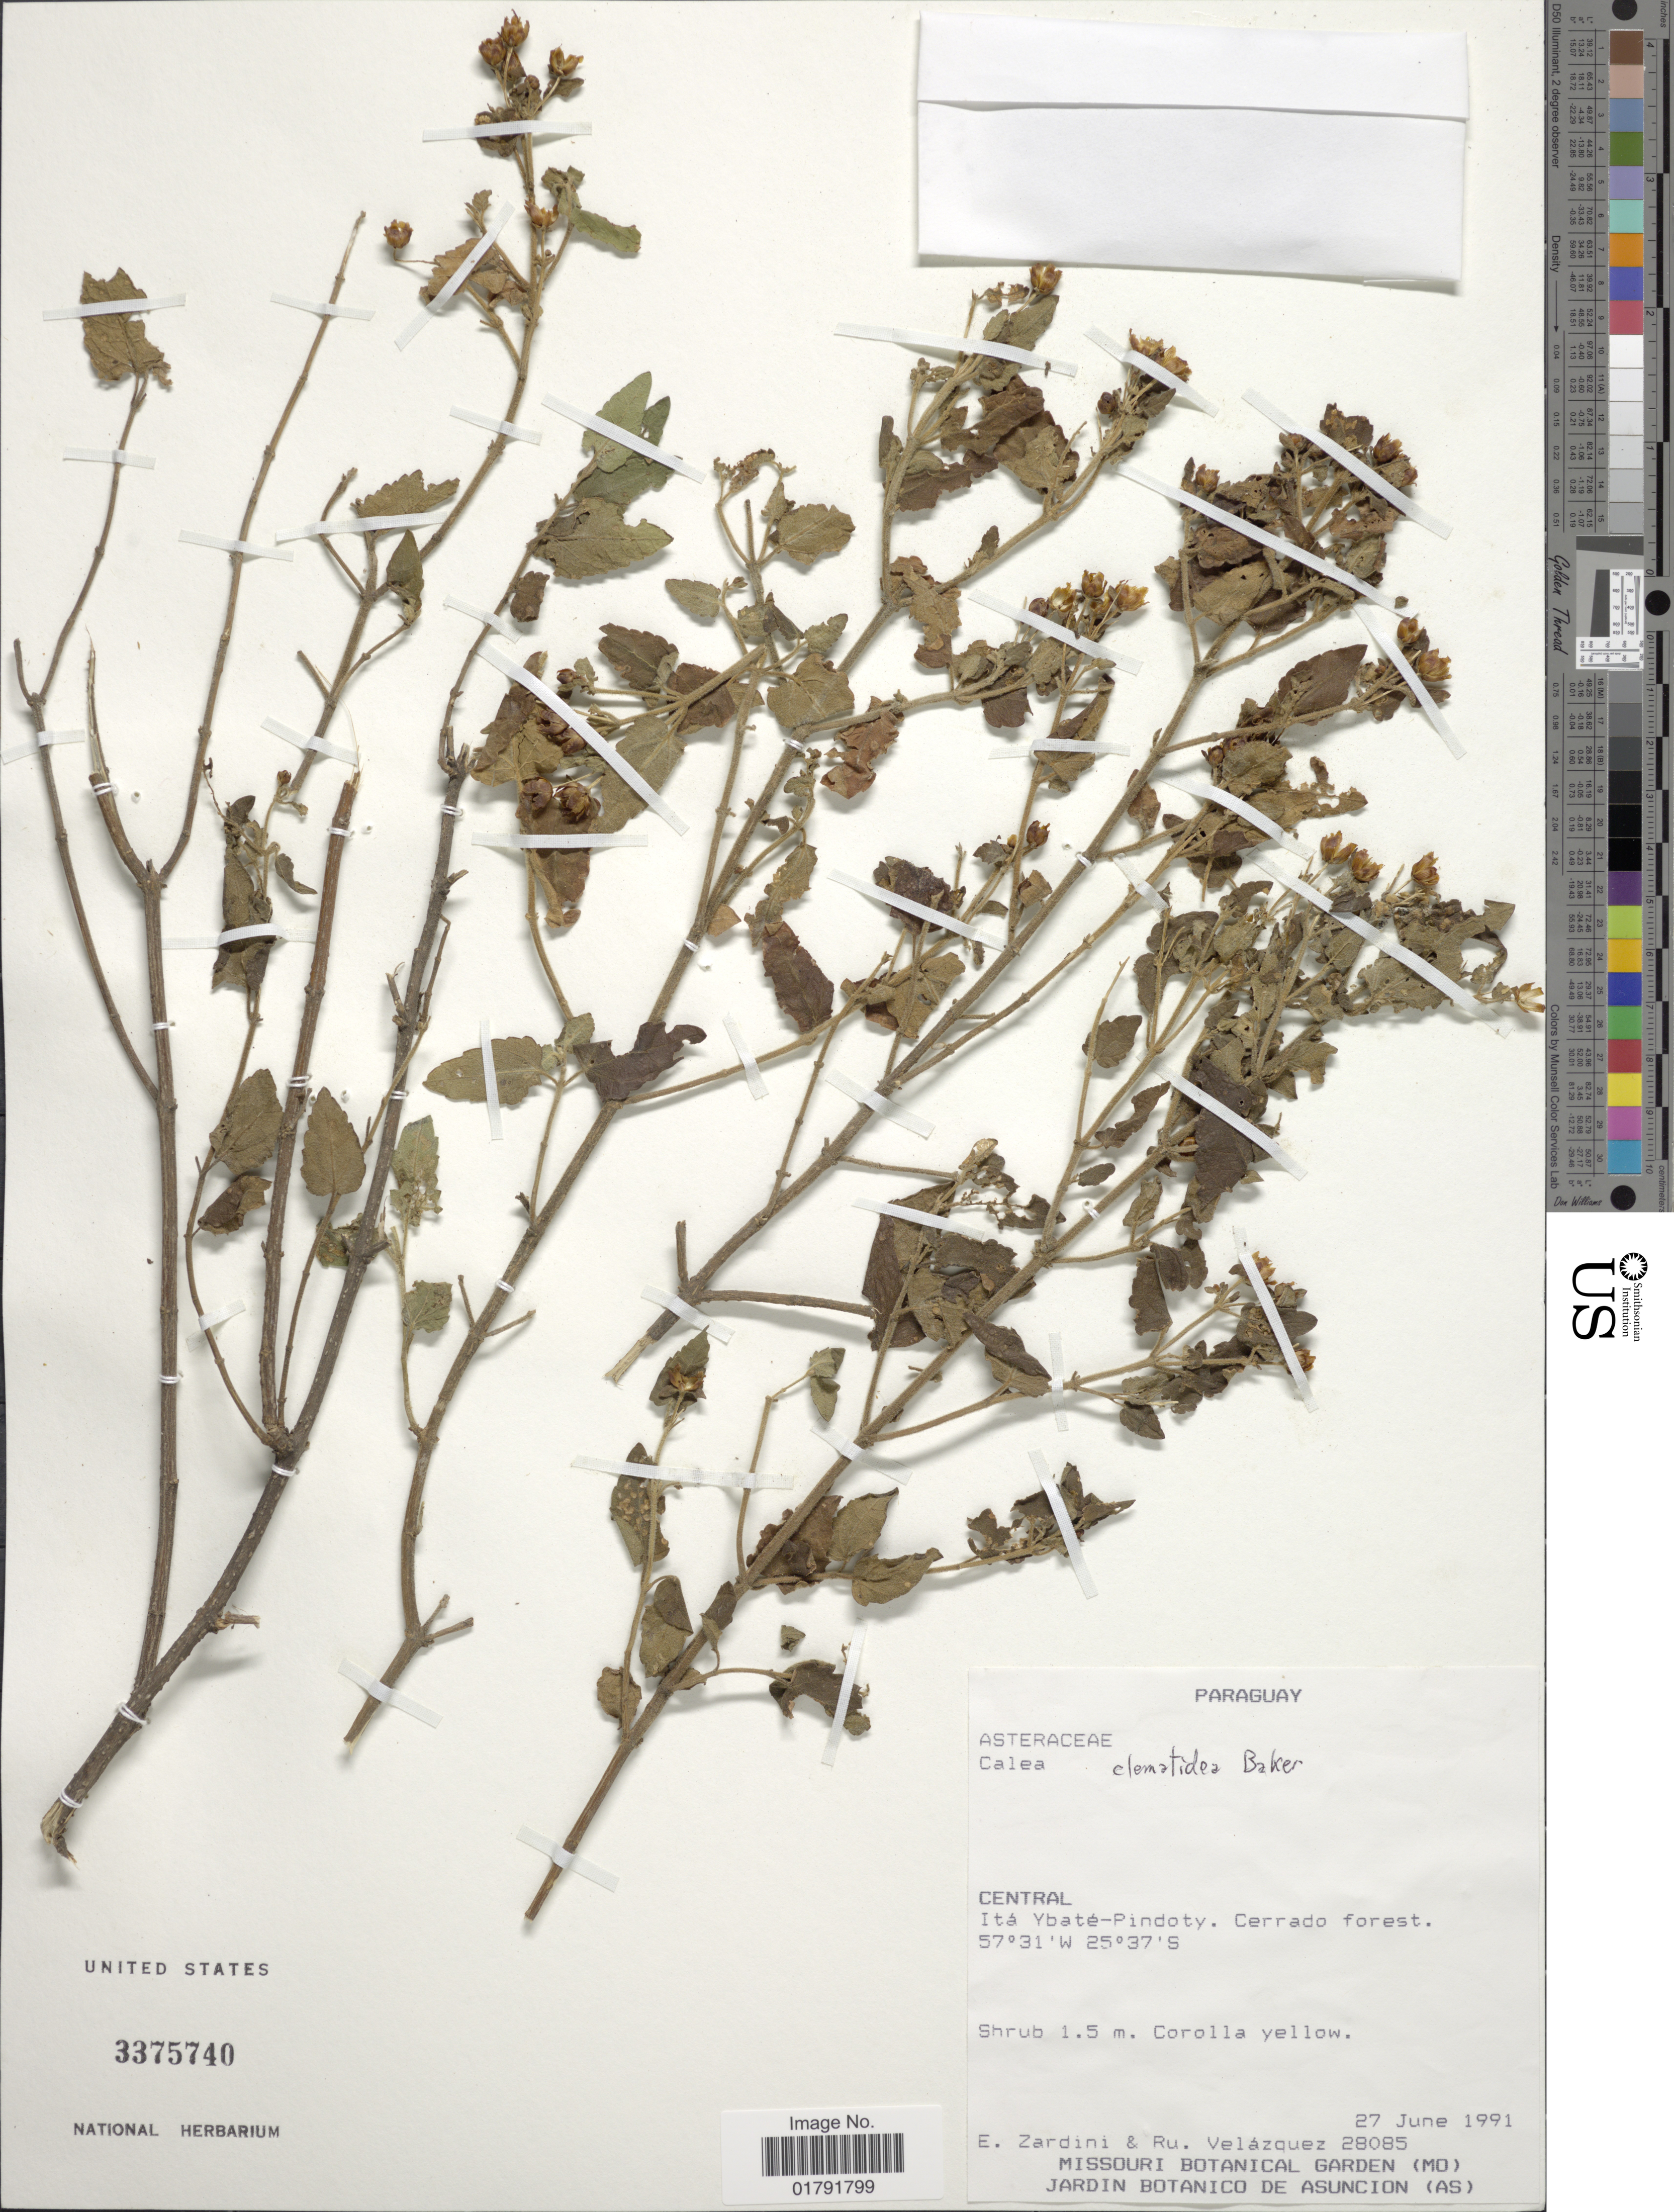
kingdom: Plantae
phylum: Tracheophyta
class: Magnoliopsida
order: Asterales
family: Asteraceae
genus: Calea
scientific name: Calea clematidea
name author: Baker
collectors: E. M. Zardini & R. Velázquez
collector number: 28085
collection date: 1991-06-27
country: Paraguay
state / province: Central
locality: Ita Ybate-Pindoty, cerrado forest.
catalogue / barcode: US 3375740